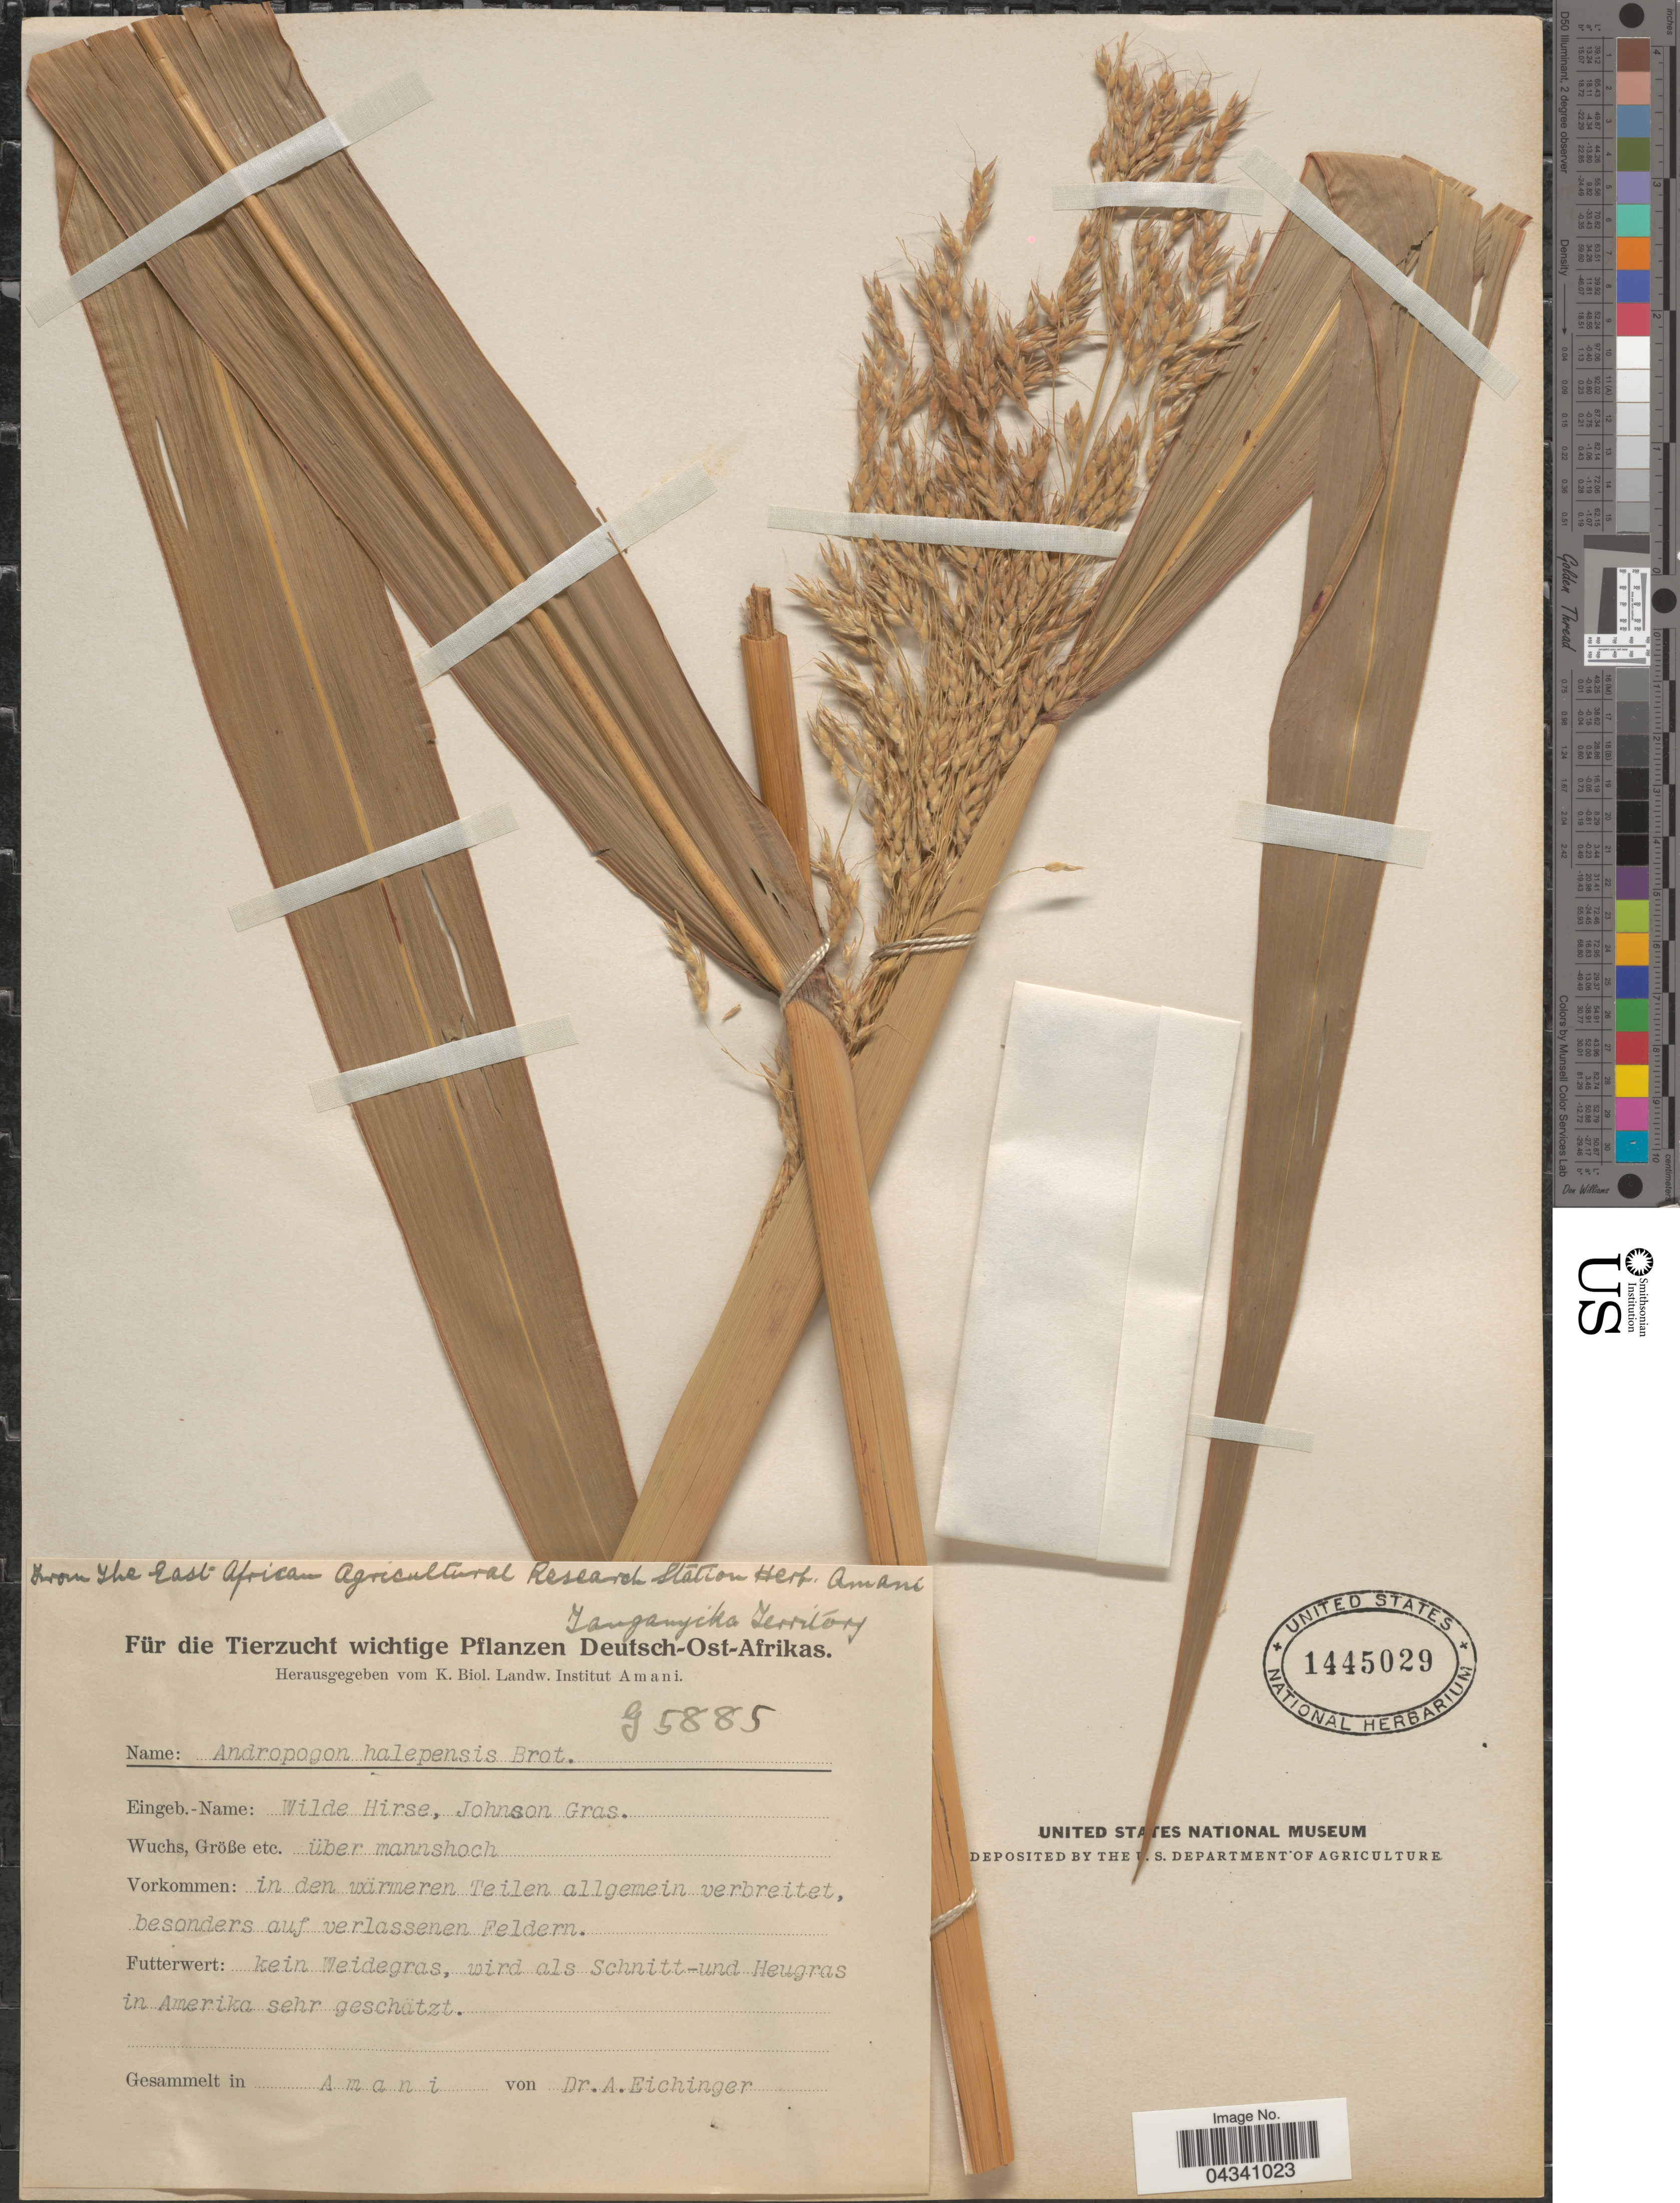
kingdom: Plantae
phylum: Tracheophyta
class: Liliopsida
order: Poales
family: Poaceae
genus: Sorghum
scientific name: Sorghum arundinaceum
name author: (Desv.) Stapf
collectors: A. Eichinger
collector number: G5885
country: Tanzania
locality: Deutsch-Ost-Afrikas. Amani.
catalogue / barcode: US 1445029